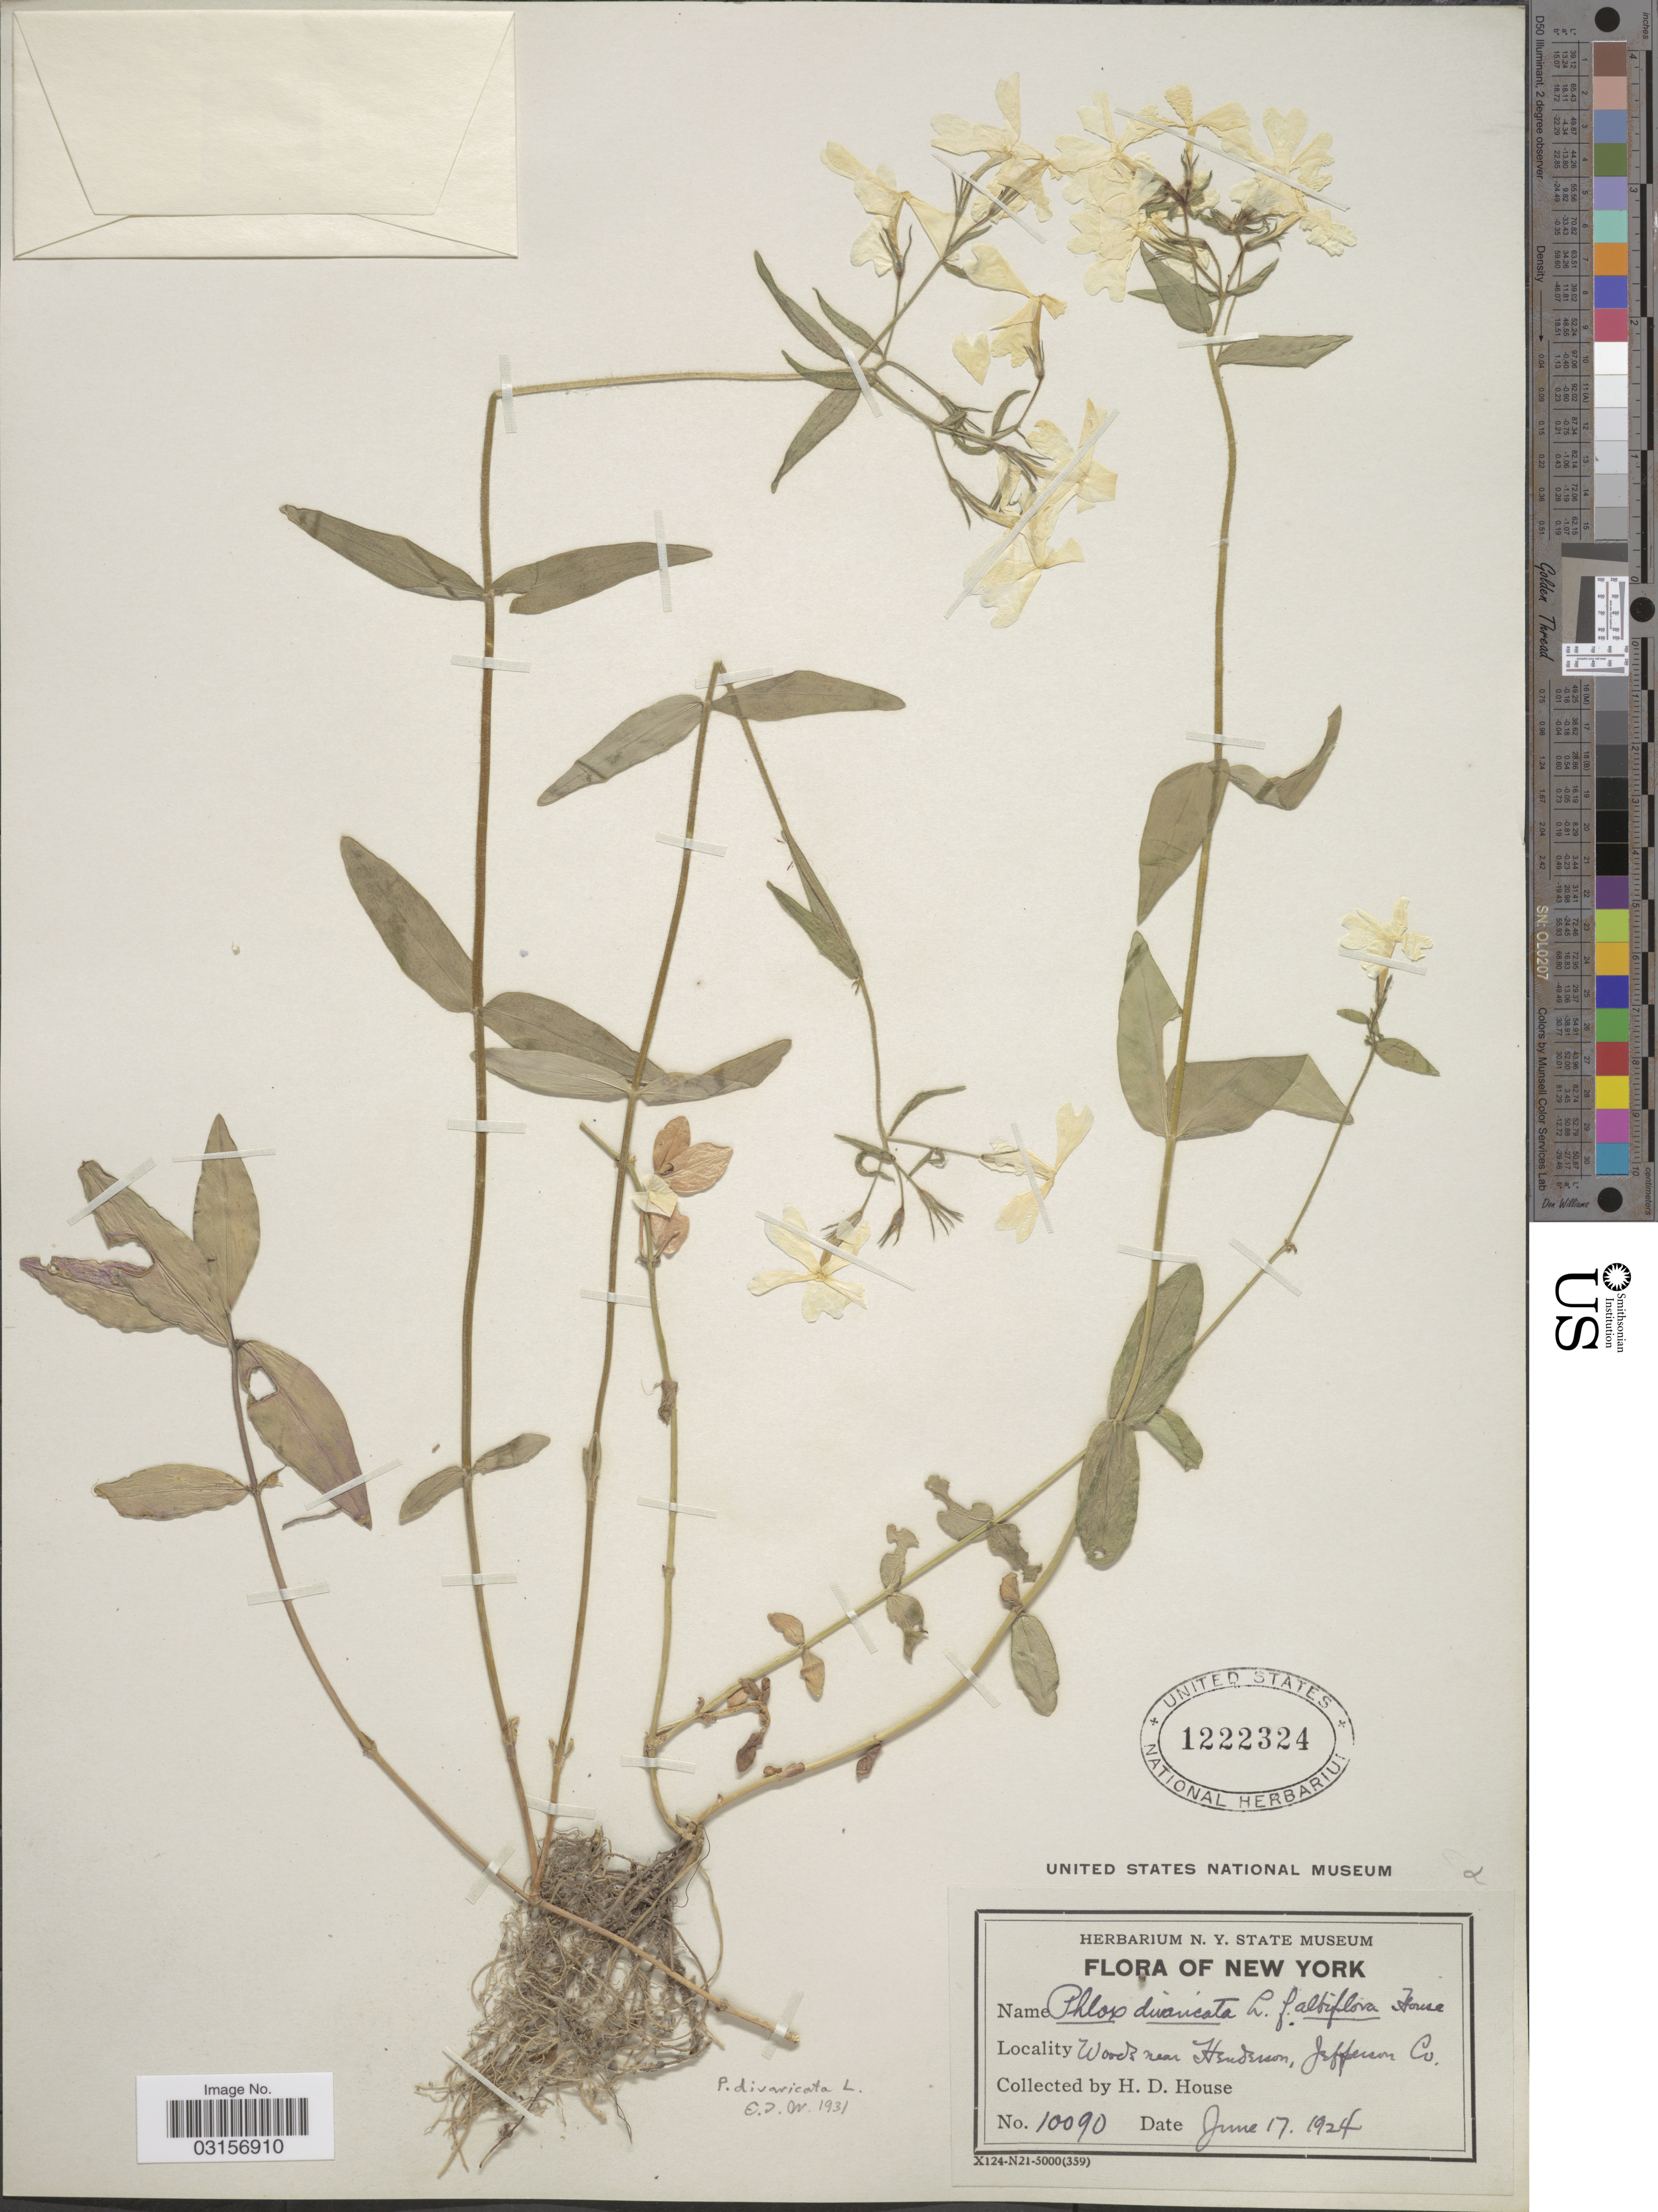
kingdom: Plantae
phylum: Tracheophyta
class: Magnoliopsida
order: Ericales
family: Polemoniaceae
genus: Phlox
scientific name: Phlox divaricata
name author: L.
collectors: H. D. House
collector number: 10090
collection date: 1924-06-17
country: United States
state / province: New York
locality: Woods near Henderson, Jefferson Co.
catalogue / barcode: US 1222324